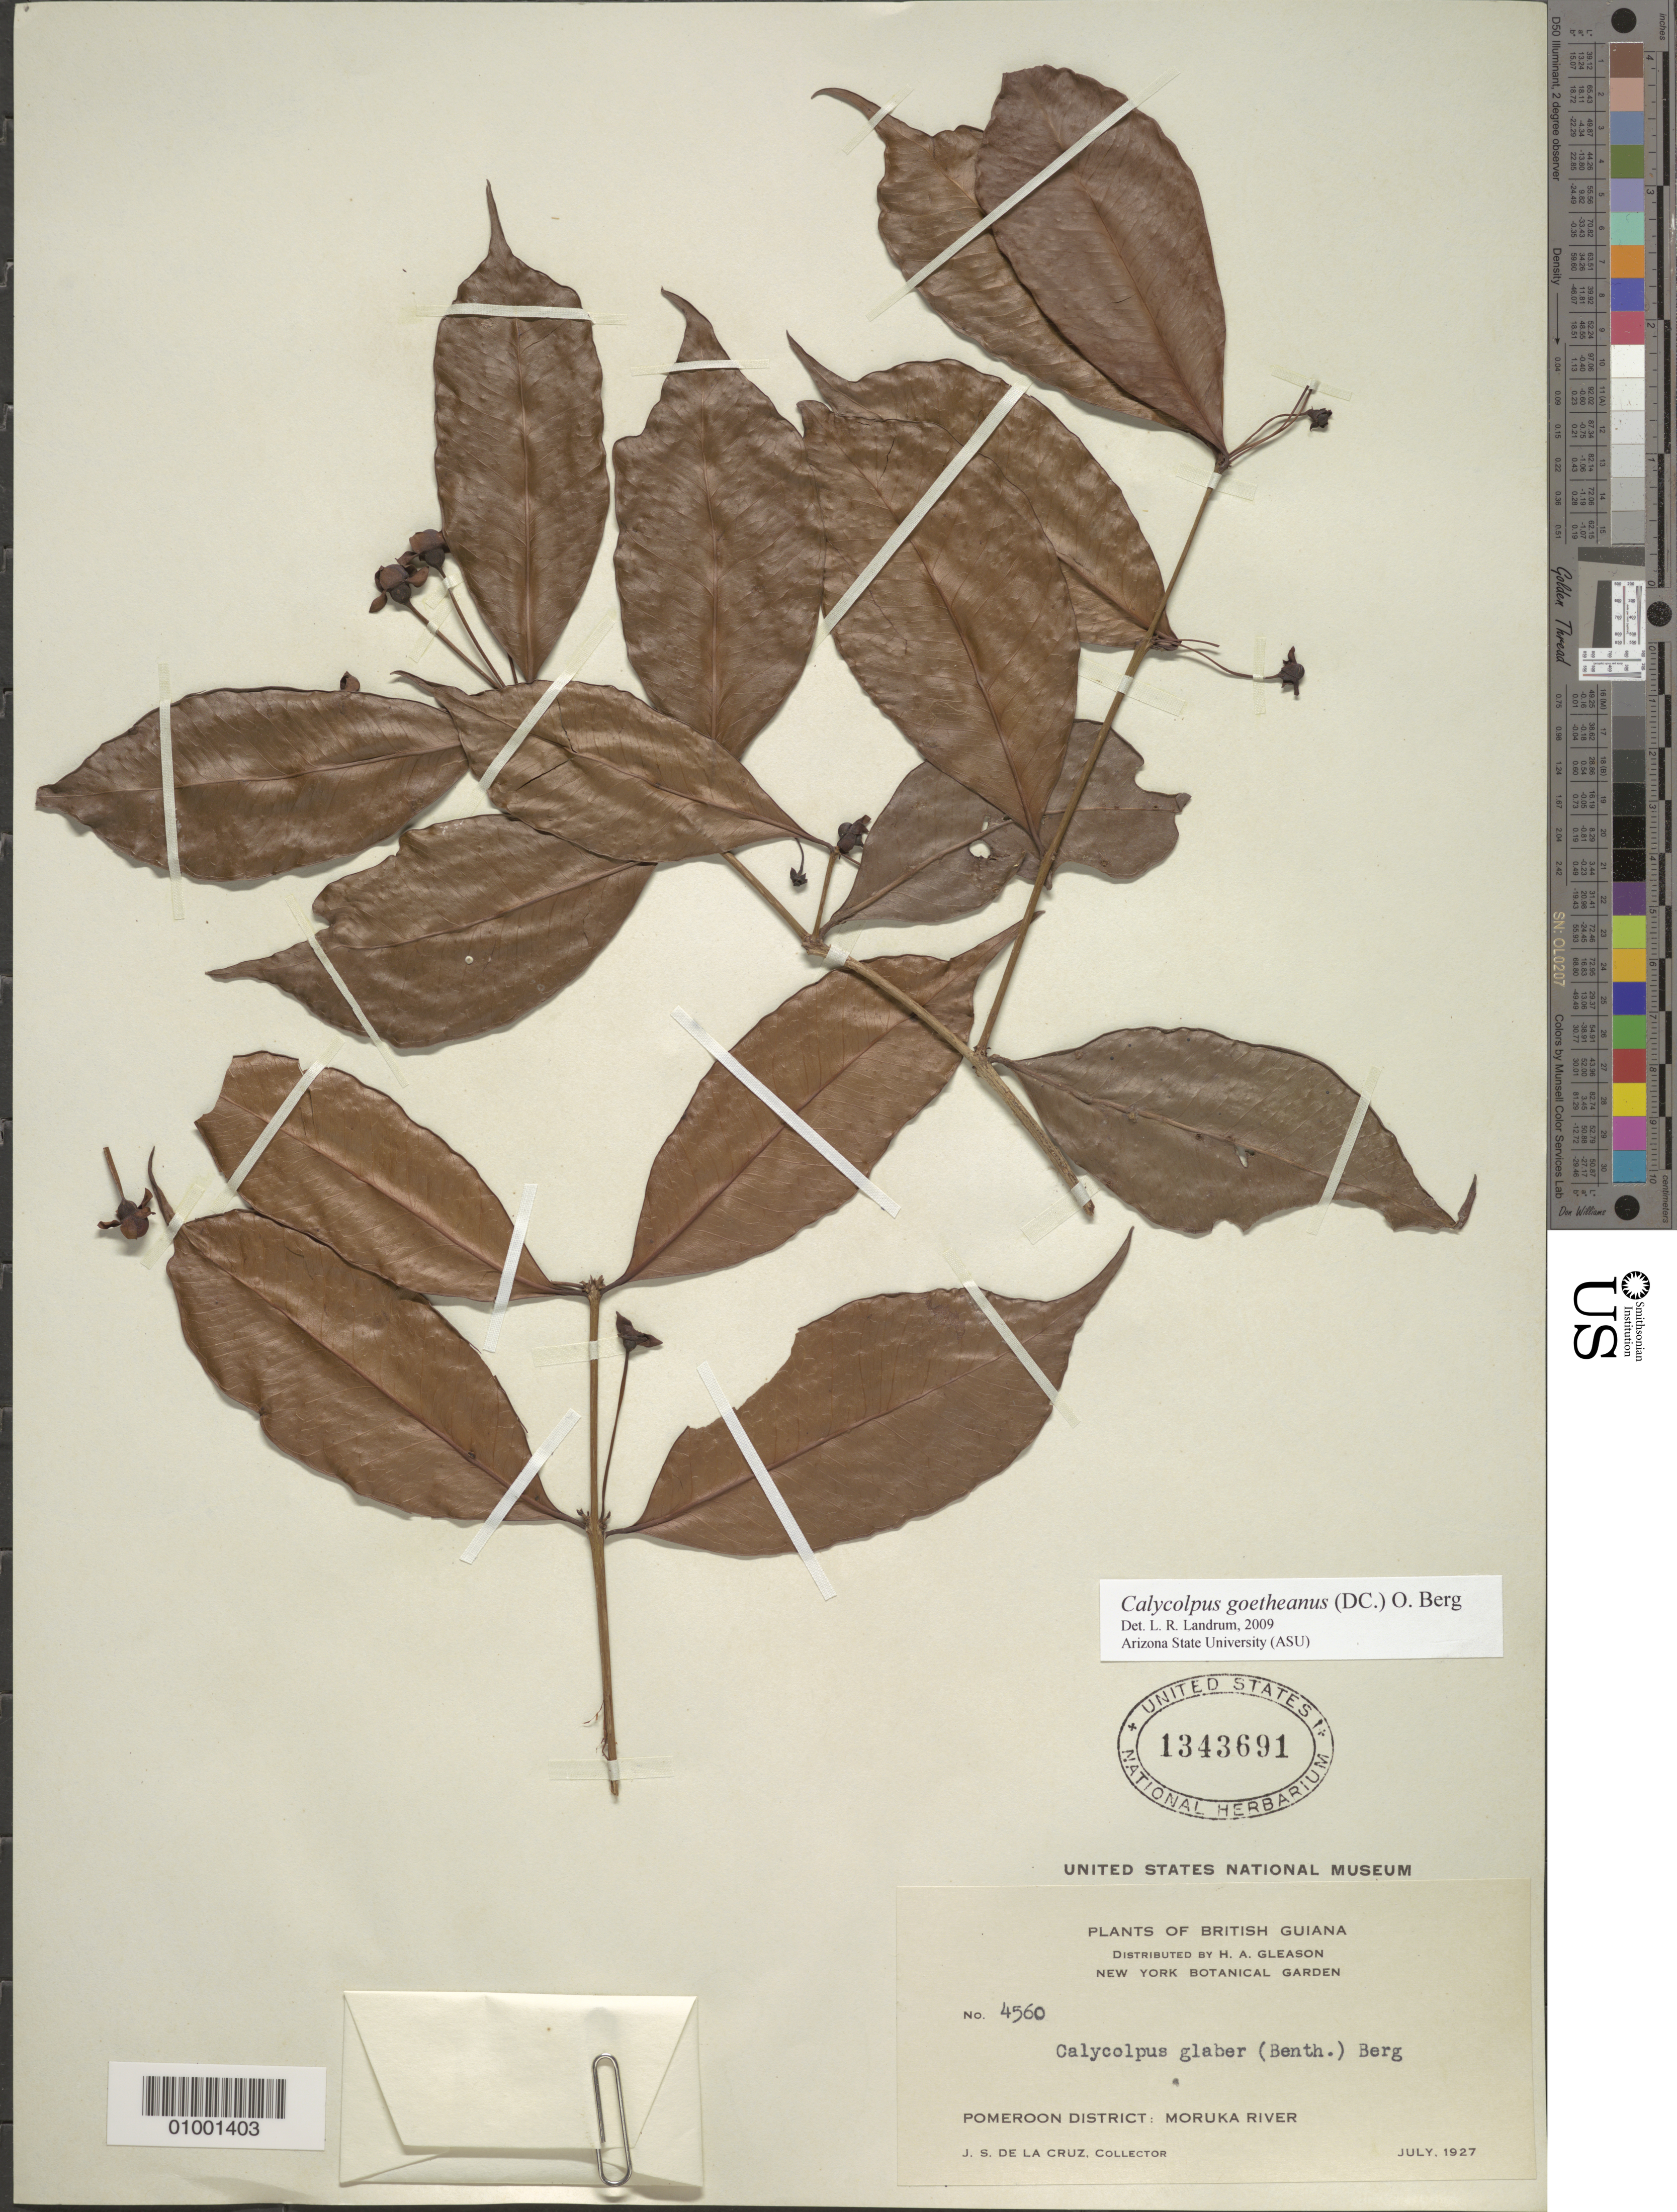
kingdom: Plantae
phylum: Tracheophyta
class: Magnoliopsida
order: Myrtales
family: Myrtaceae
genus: Calycolpus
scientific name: Calycolpus goetheanus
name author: (DC.) O. Berg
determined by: Landrum, L. R.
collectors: J. S. de la Cruz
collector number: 4560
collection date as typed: Jul-27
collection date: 1927-07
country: Guyana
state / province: Barima-Waini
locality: Moruka R., Pomeroon Dist.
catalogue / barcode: US 1343691